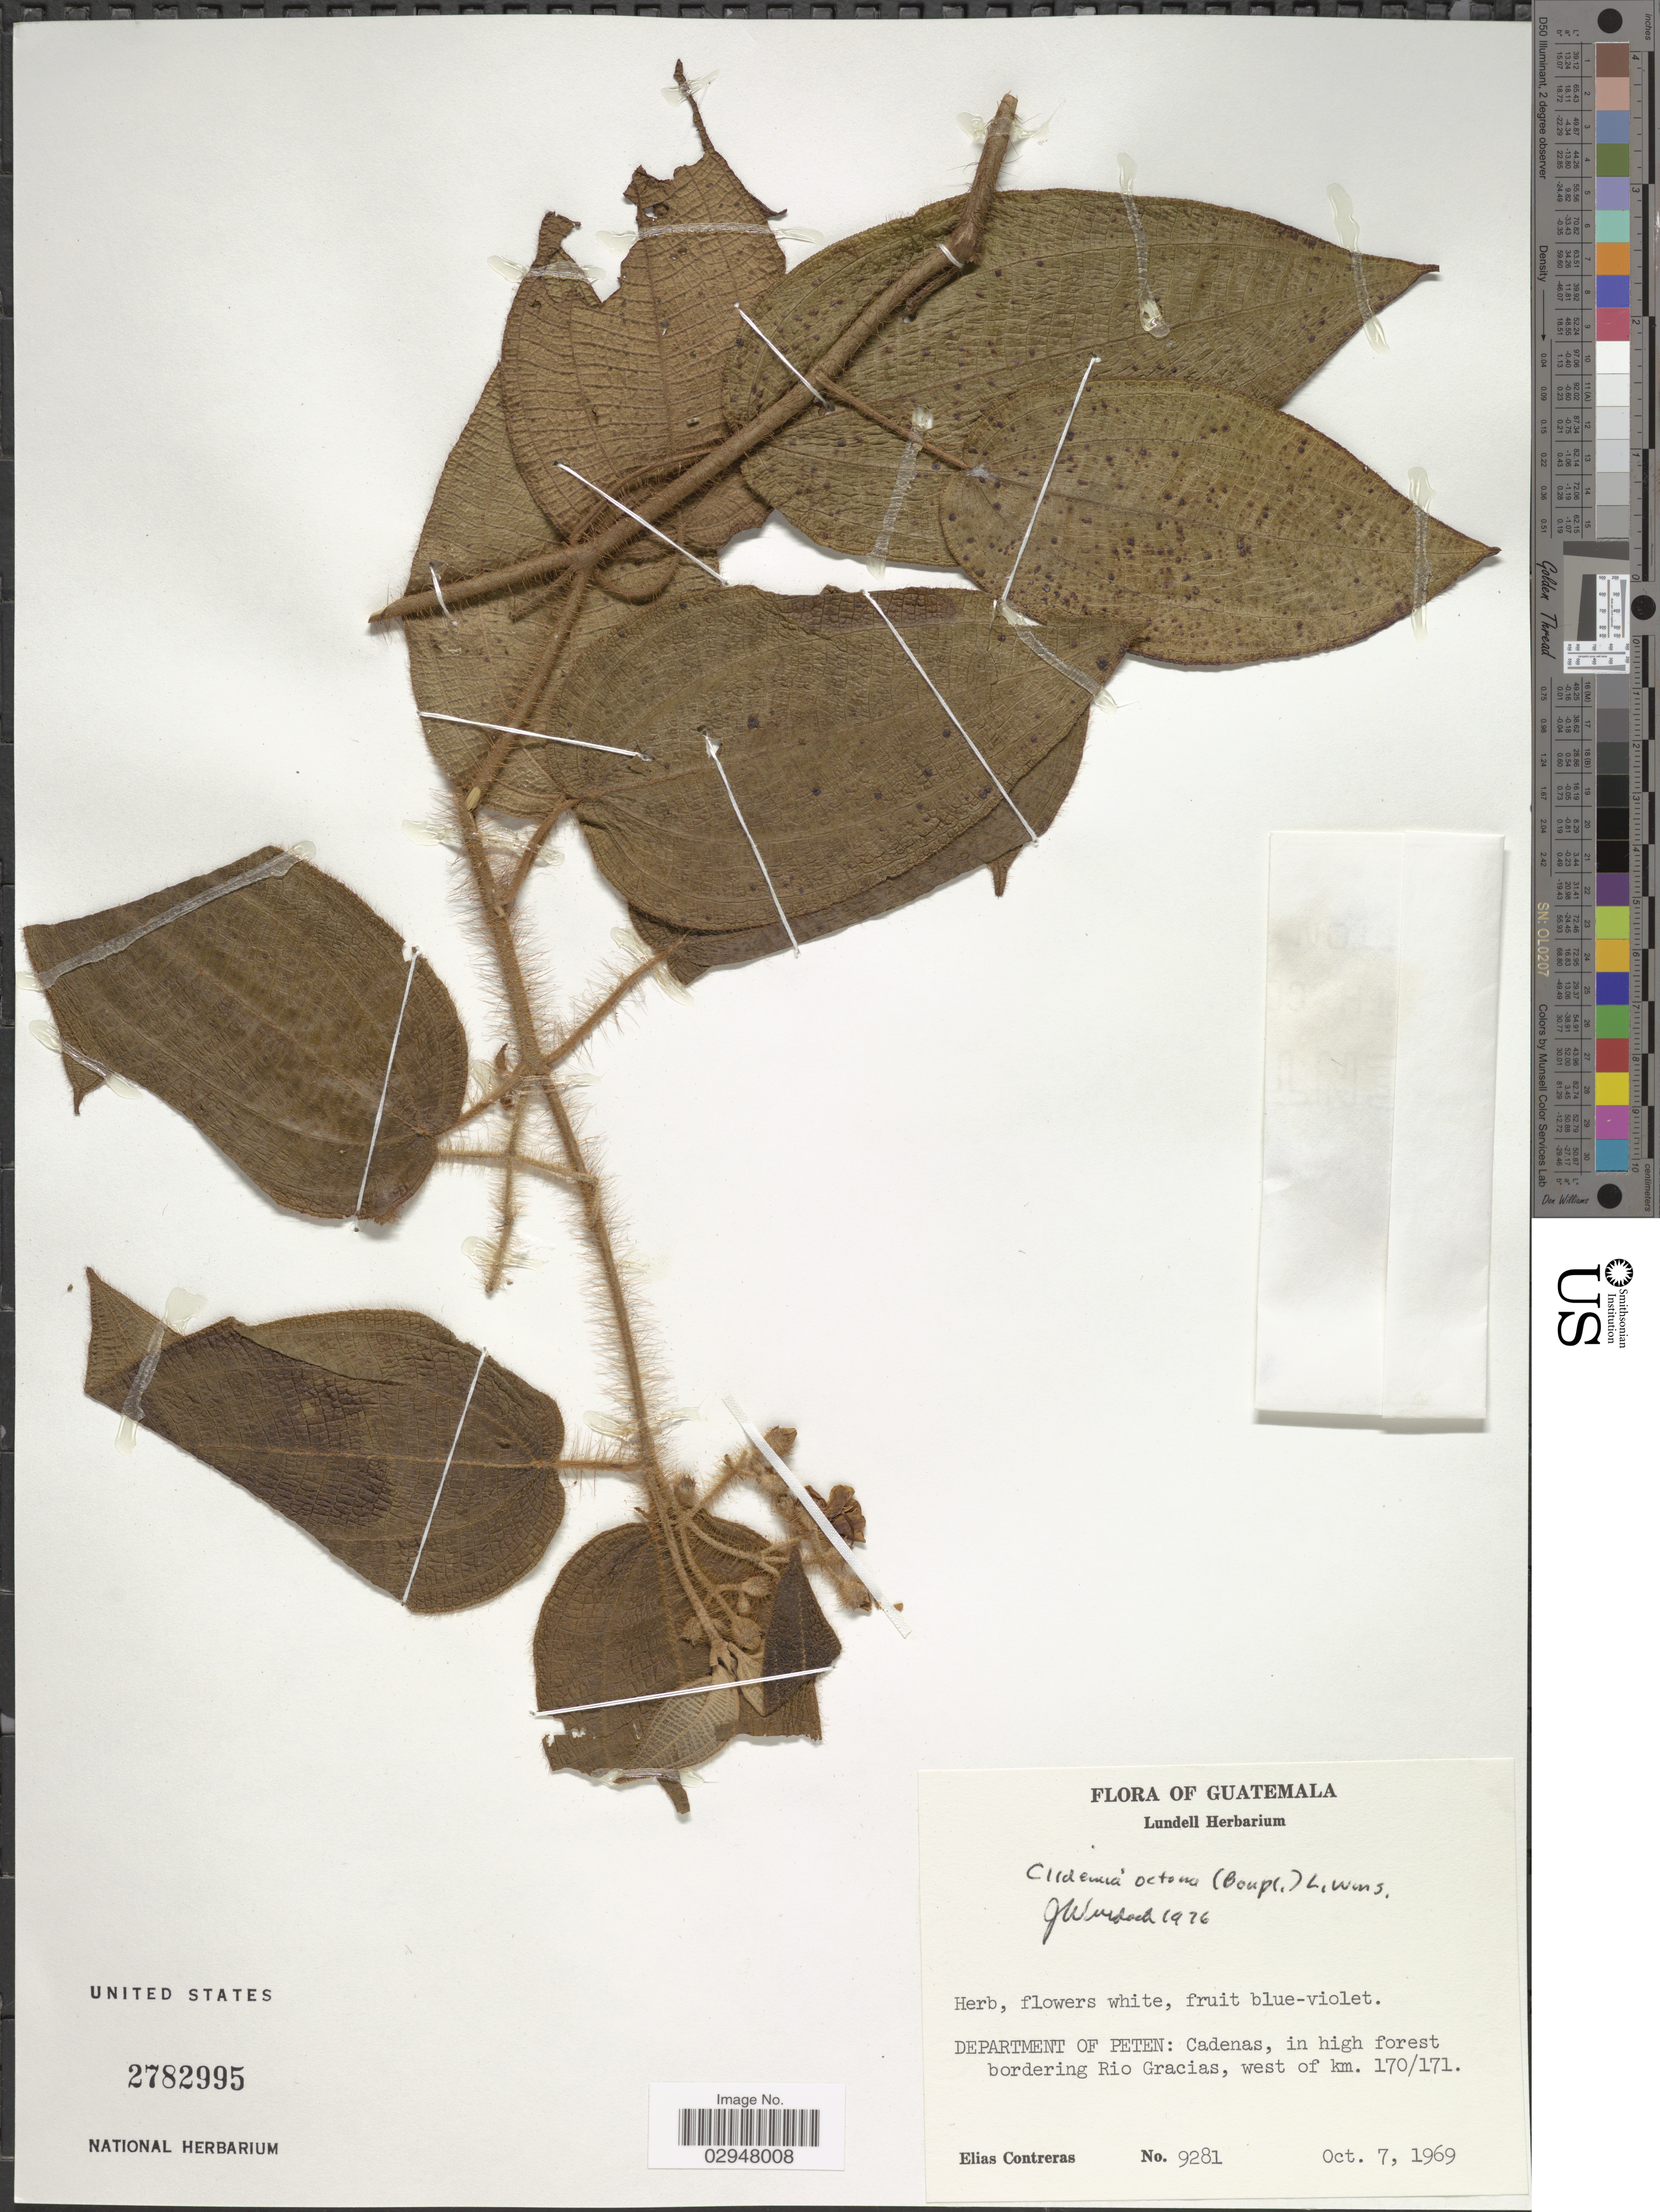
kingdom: Plantae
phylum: Tracheophyta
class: Magnoliopsida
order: Myrtales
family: Melastomataceae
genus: Clidemia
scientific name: Clidemia octona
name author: (Bonpl.) L.O. Williams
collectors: E. Contreras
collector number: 9281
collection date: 1969-10-07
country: Guatemala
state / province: El Petén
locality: Department of Peten, Cadenas, in high forest bordering Rio Gracias, west of km. 170/171.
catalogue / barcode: US 2782995